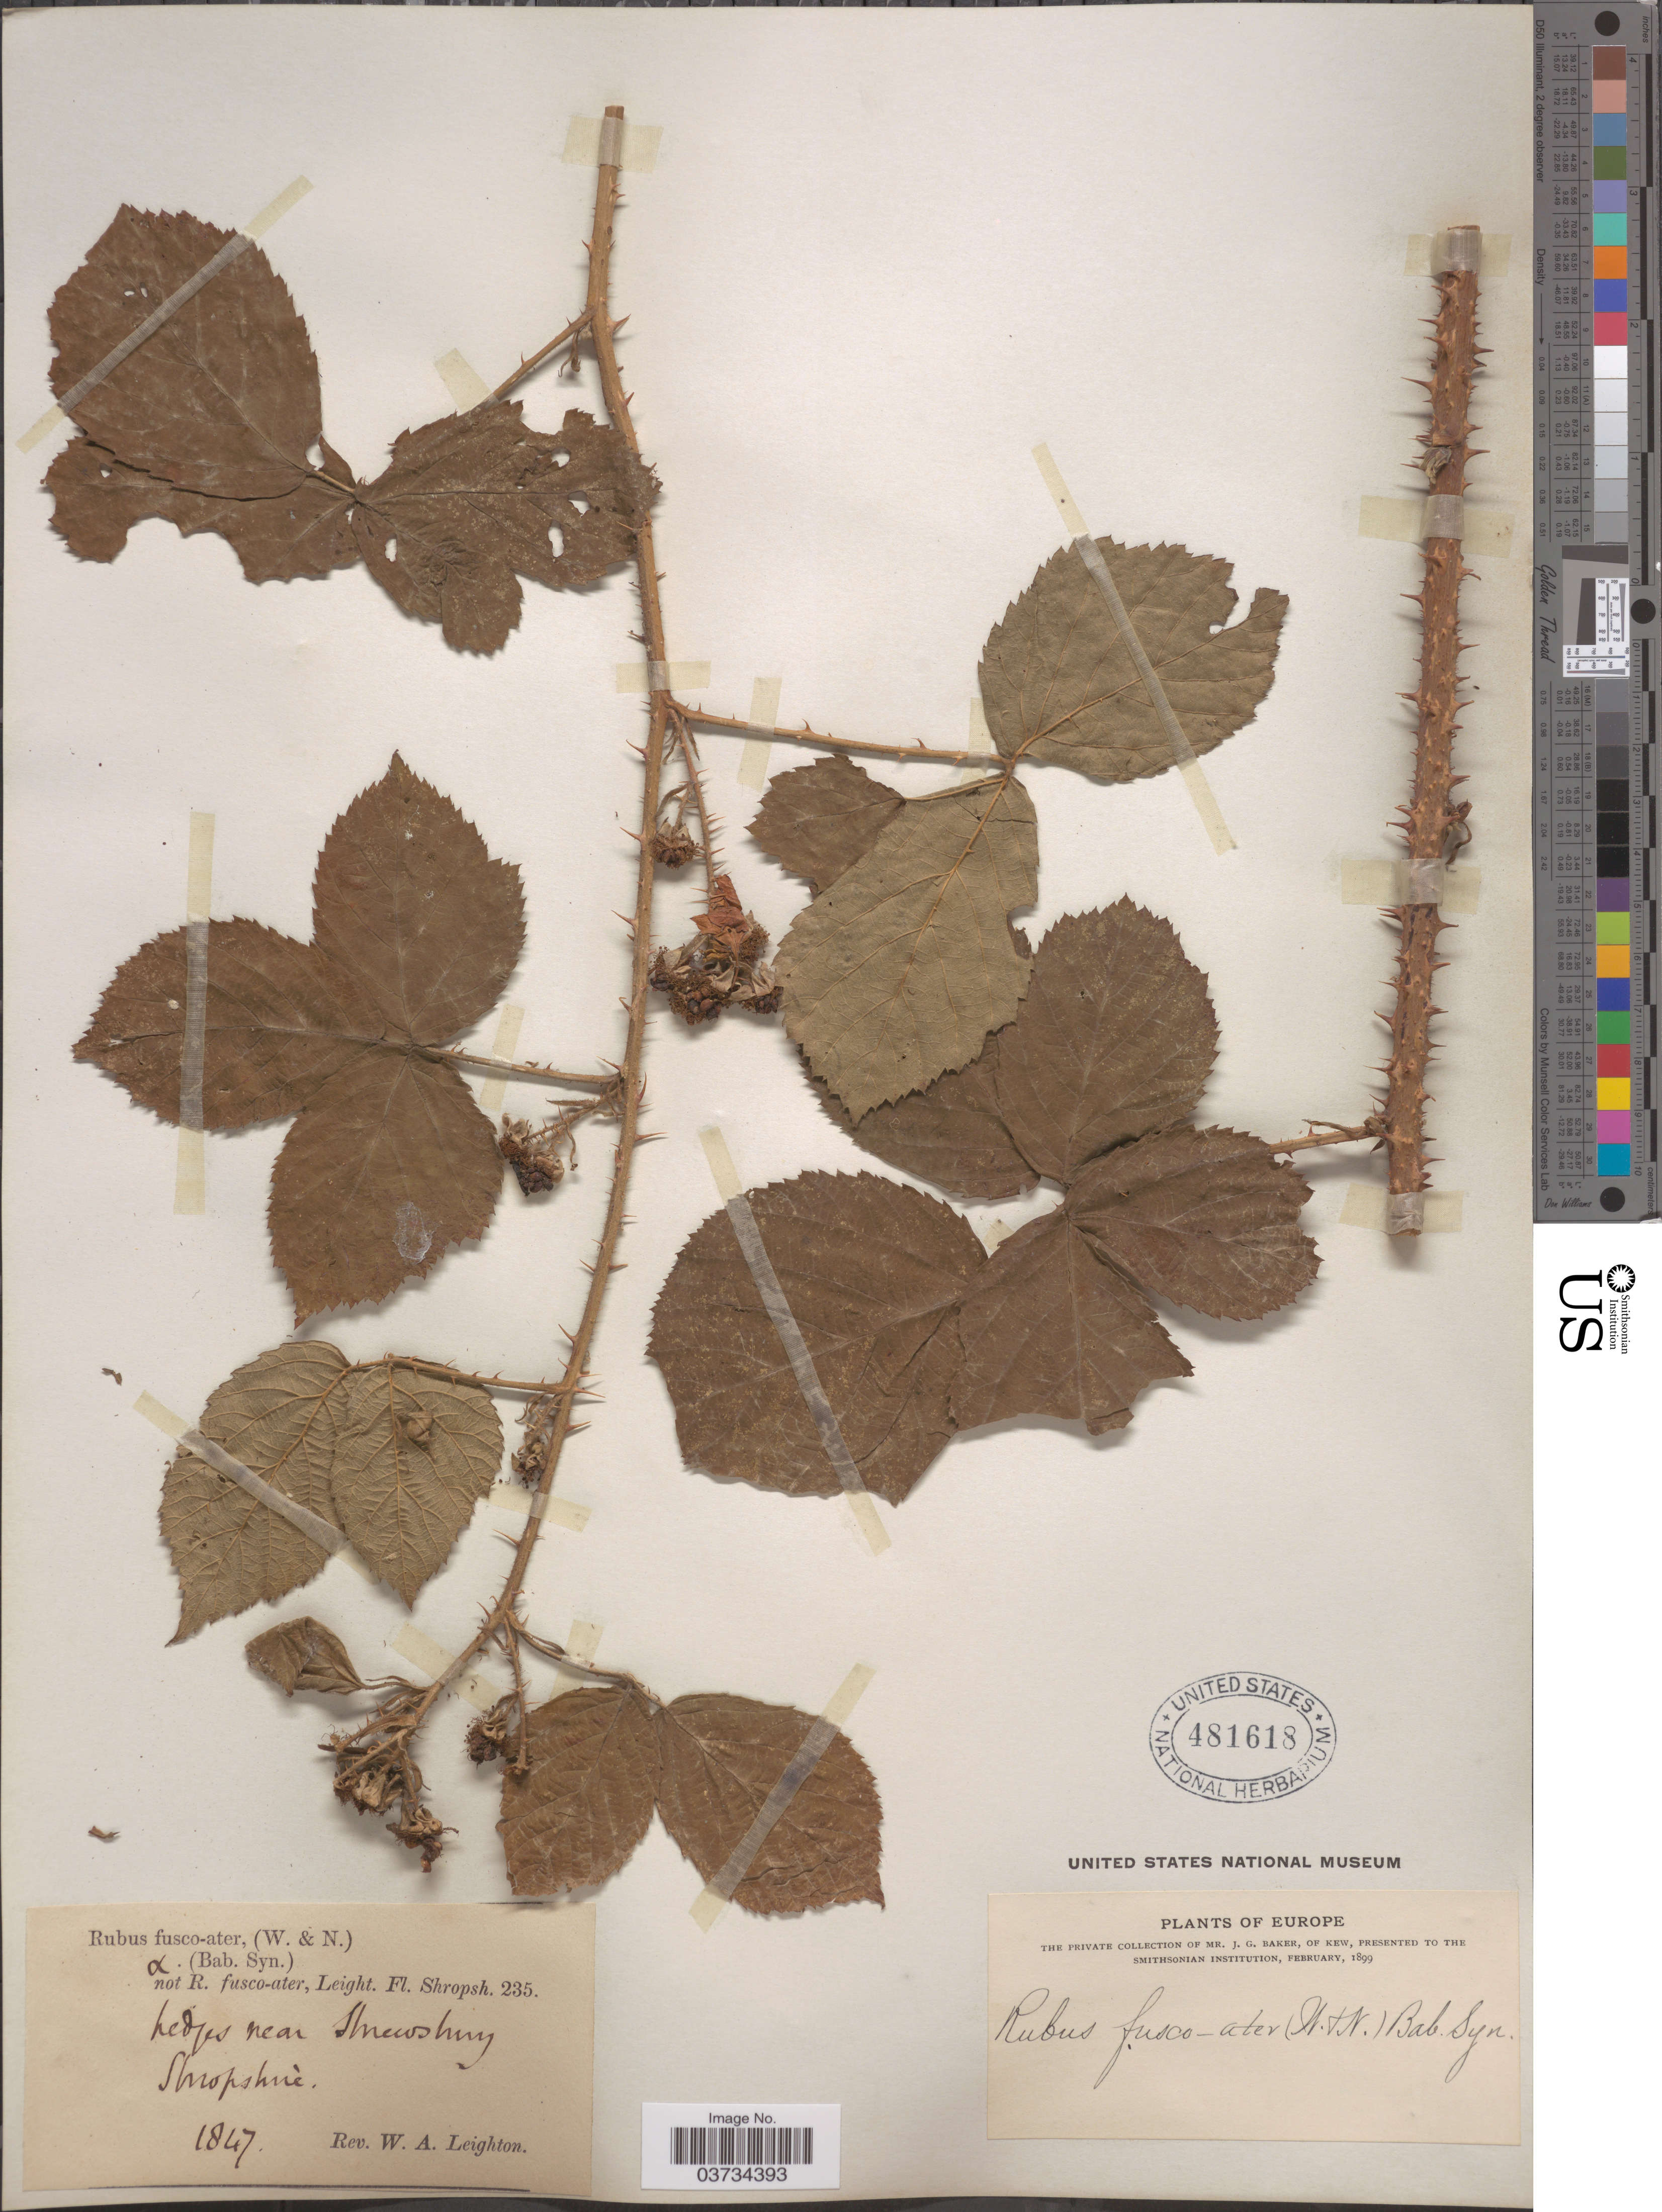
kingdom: Plantae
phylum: Tracheophyta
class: Magnoliopsida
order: Rosales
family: Rosaceae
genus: Rubus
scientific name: Rubus fuscoater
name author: Weihe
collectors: W. Leighton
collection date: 1847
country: United Kingdom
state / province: England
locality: Hedges near Shrewsbury, Shropshire. Europe.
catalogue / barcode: US 481618